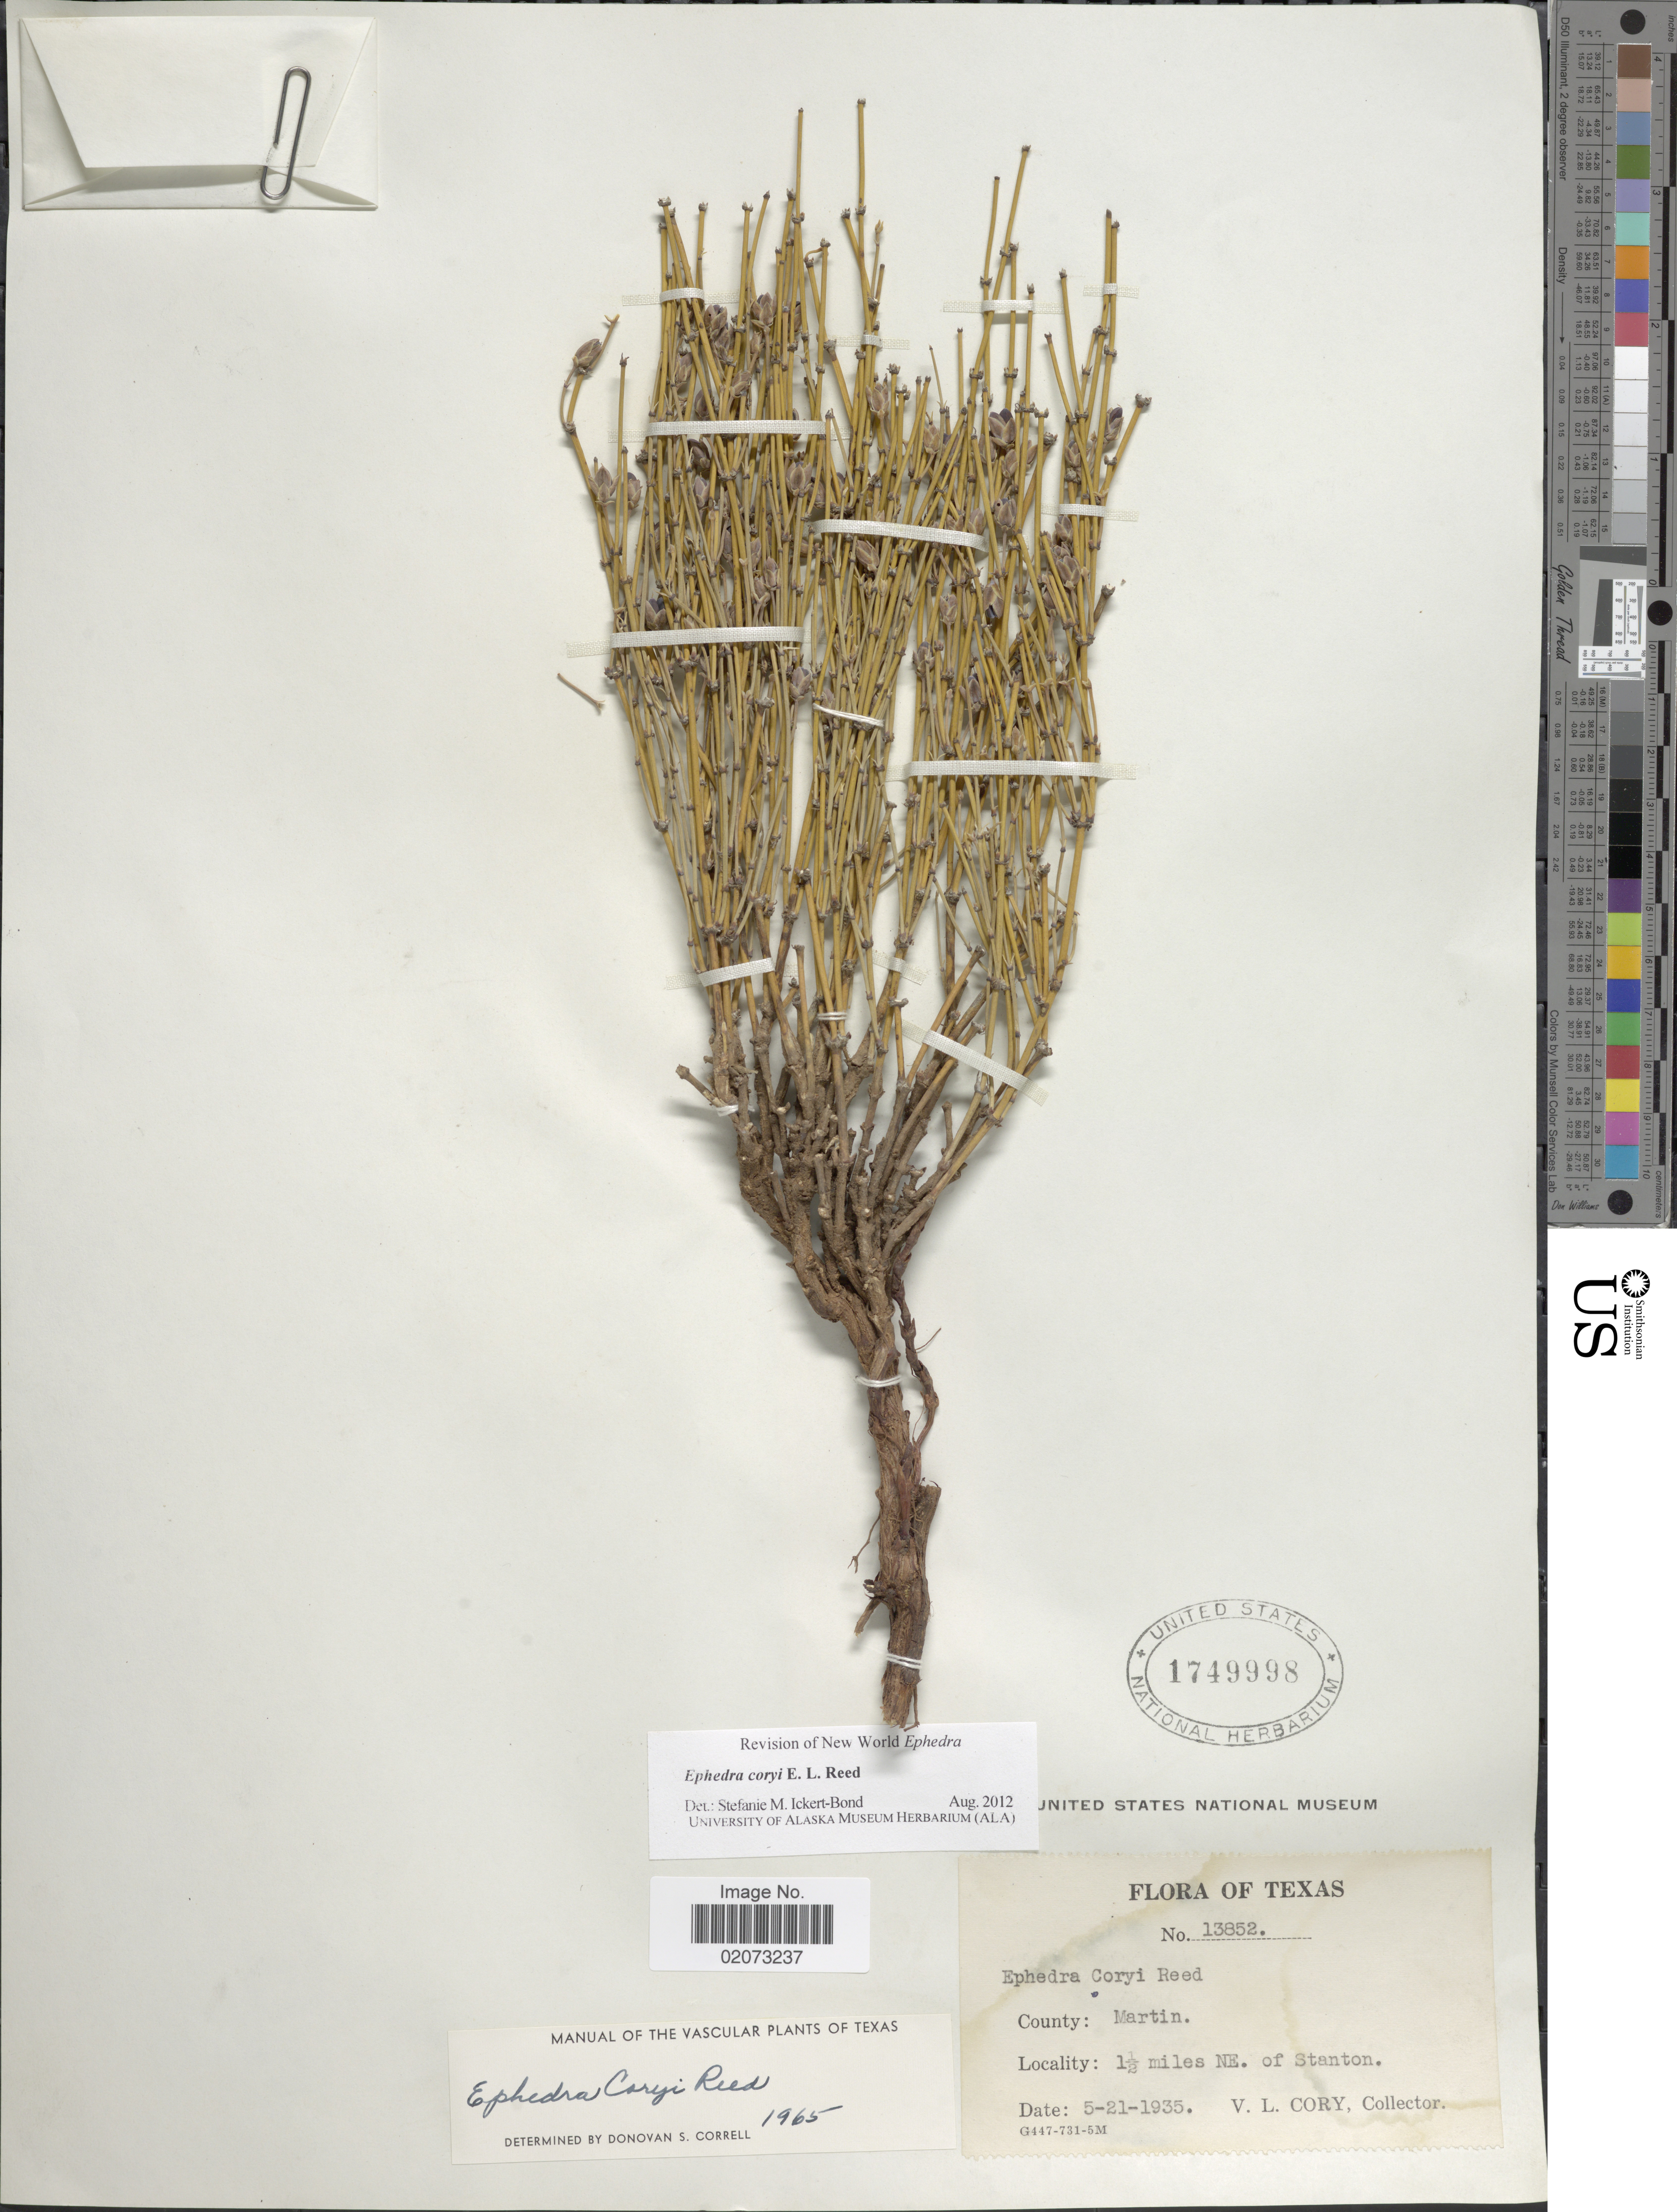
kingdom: Plantae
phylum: Tracheophyta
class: Gnetopsida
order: Ephedrales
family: Ephedraceae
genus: Ephedra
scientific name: Ephedra coryi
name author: E.L. Reed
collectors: V. Cory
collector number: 13852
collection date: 1935-05-21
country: United States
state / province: Texas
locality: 1½ miles NE. of Stanton. County: Martin.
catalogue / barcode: US 1749998